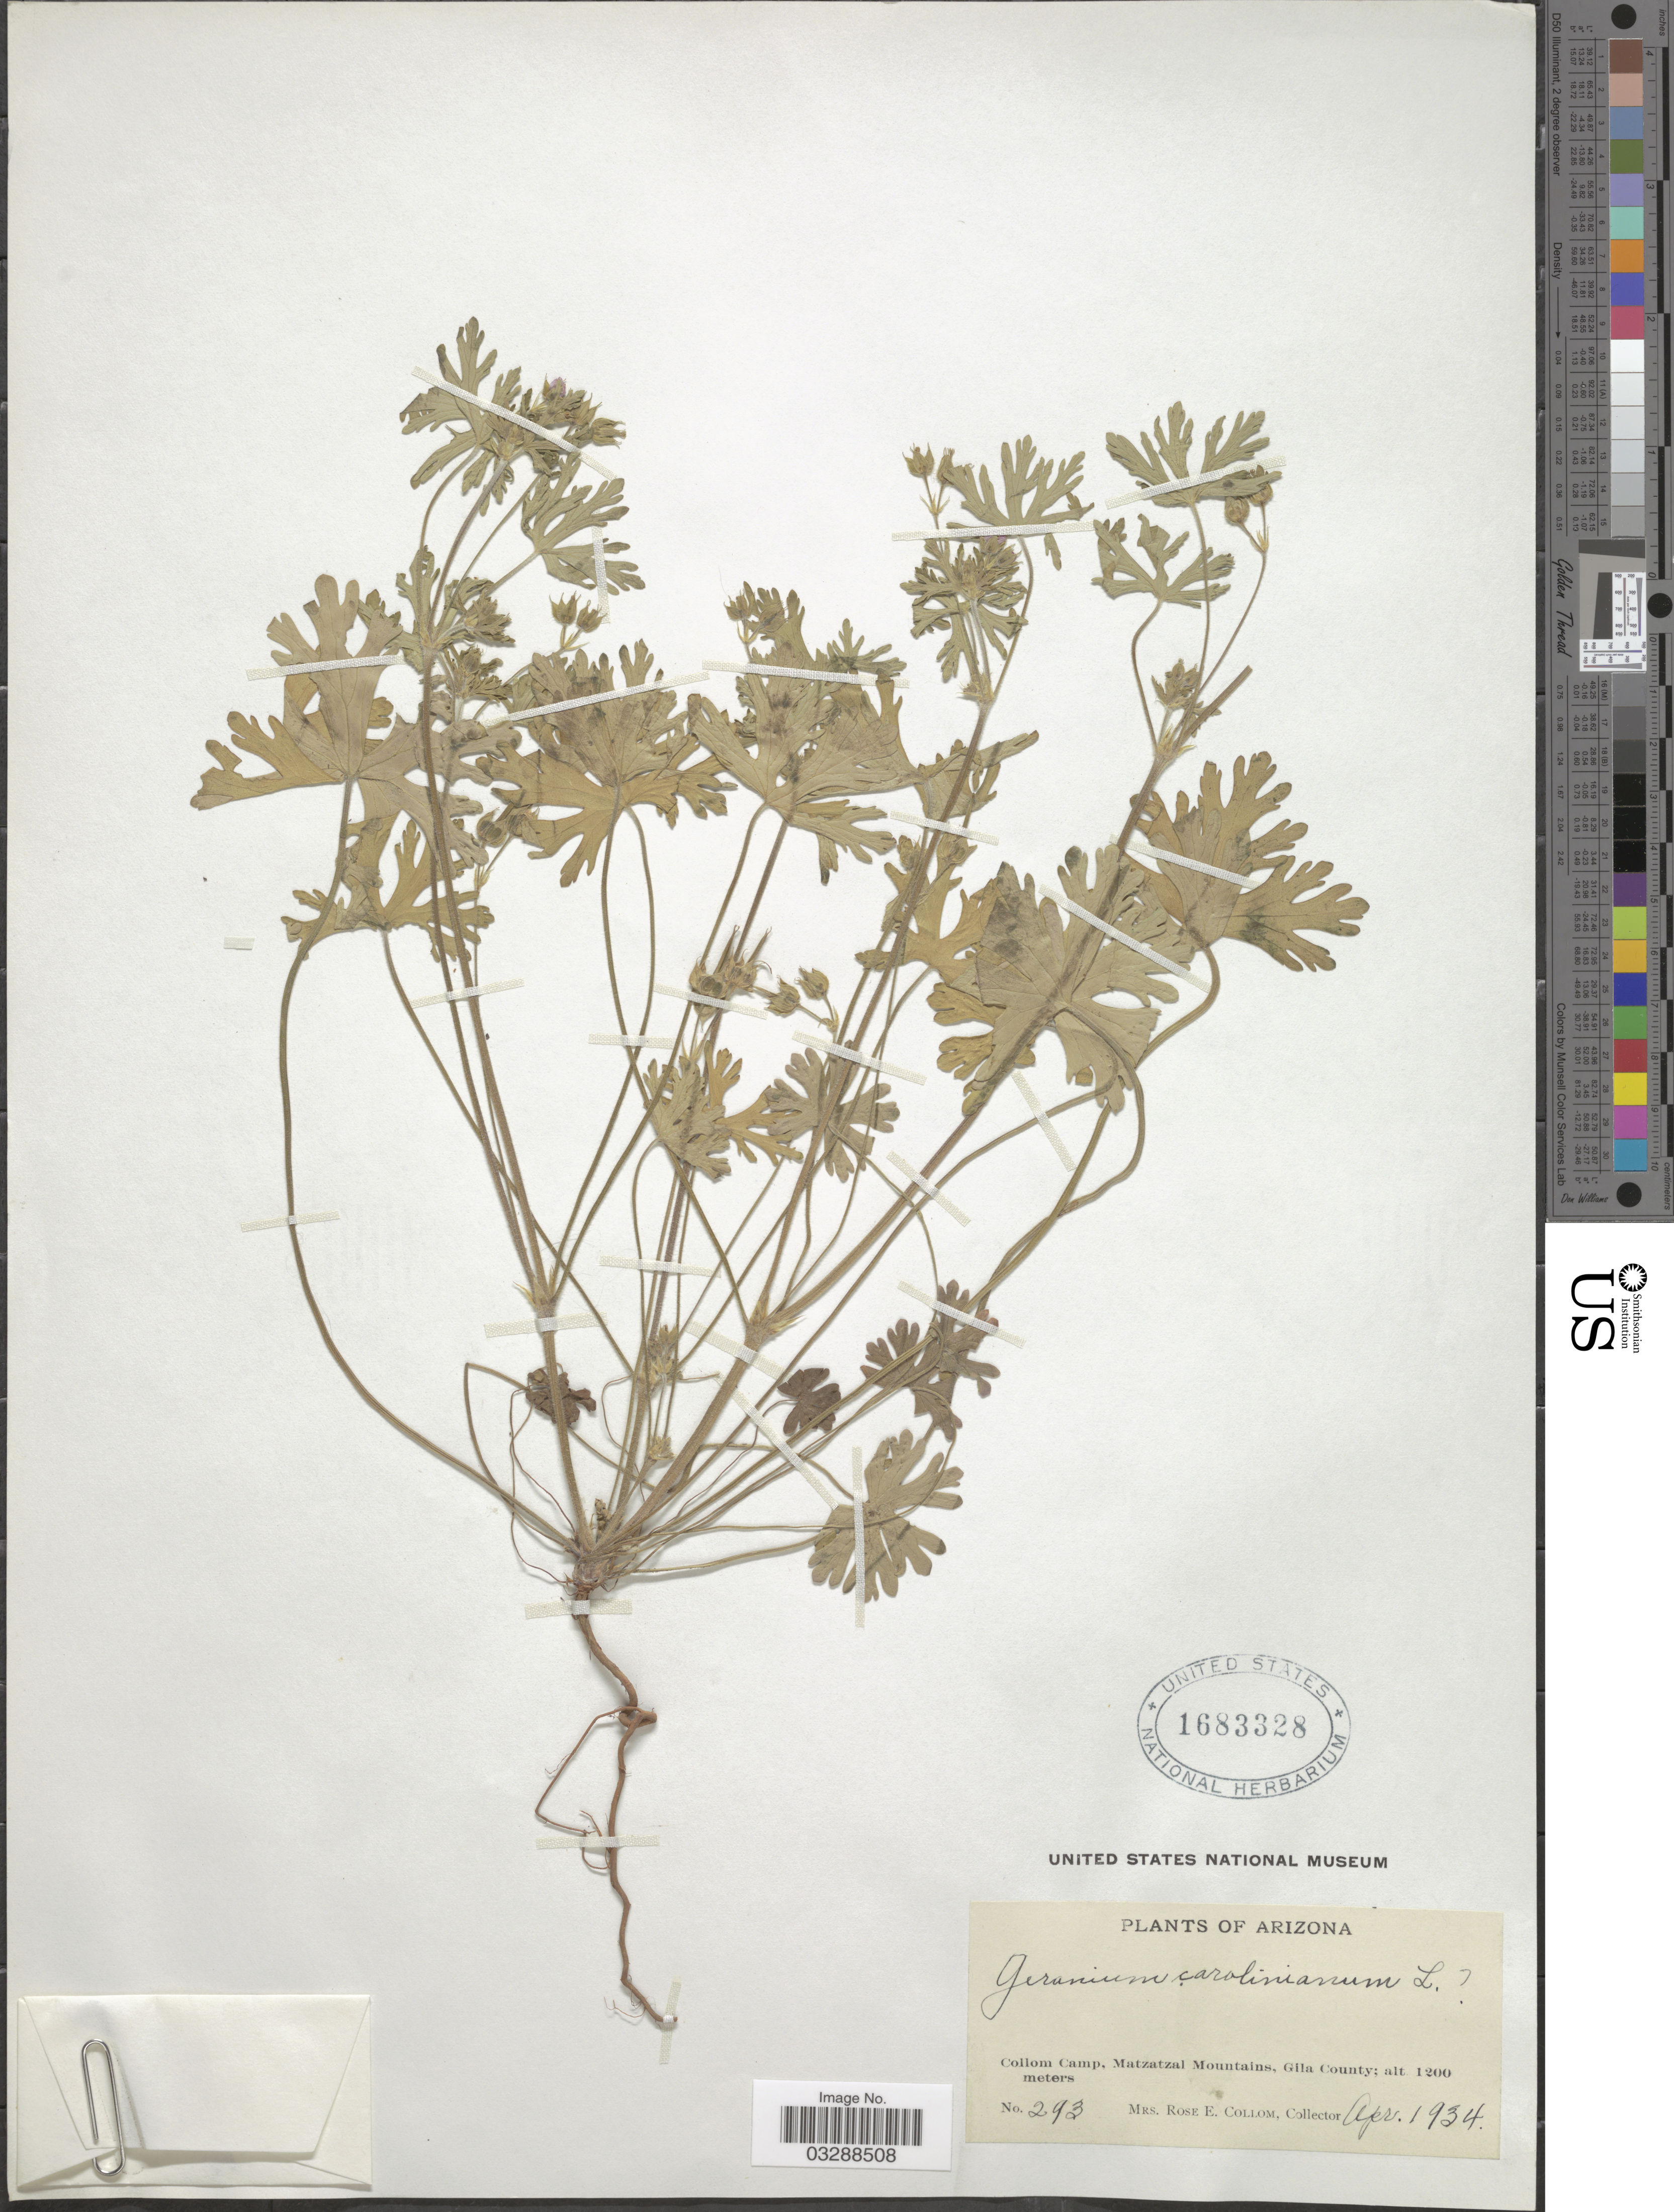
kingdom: Plantae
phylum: Tracheophyta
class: Magnoliopsida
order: Geraniales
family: Geraniaceae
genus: Geranium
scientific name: Geranium carolinianum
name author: L.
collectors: R. E. Collom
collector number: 293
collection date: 1934-04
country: United States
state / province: Arizona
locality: Collom Camp, Matzatzal Mountains, Gila County.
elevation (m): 1200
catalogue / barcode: US 1683328